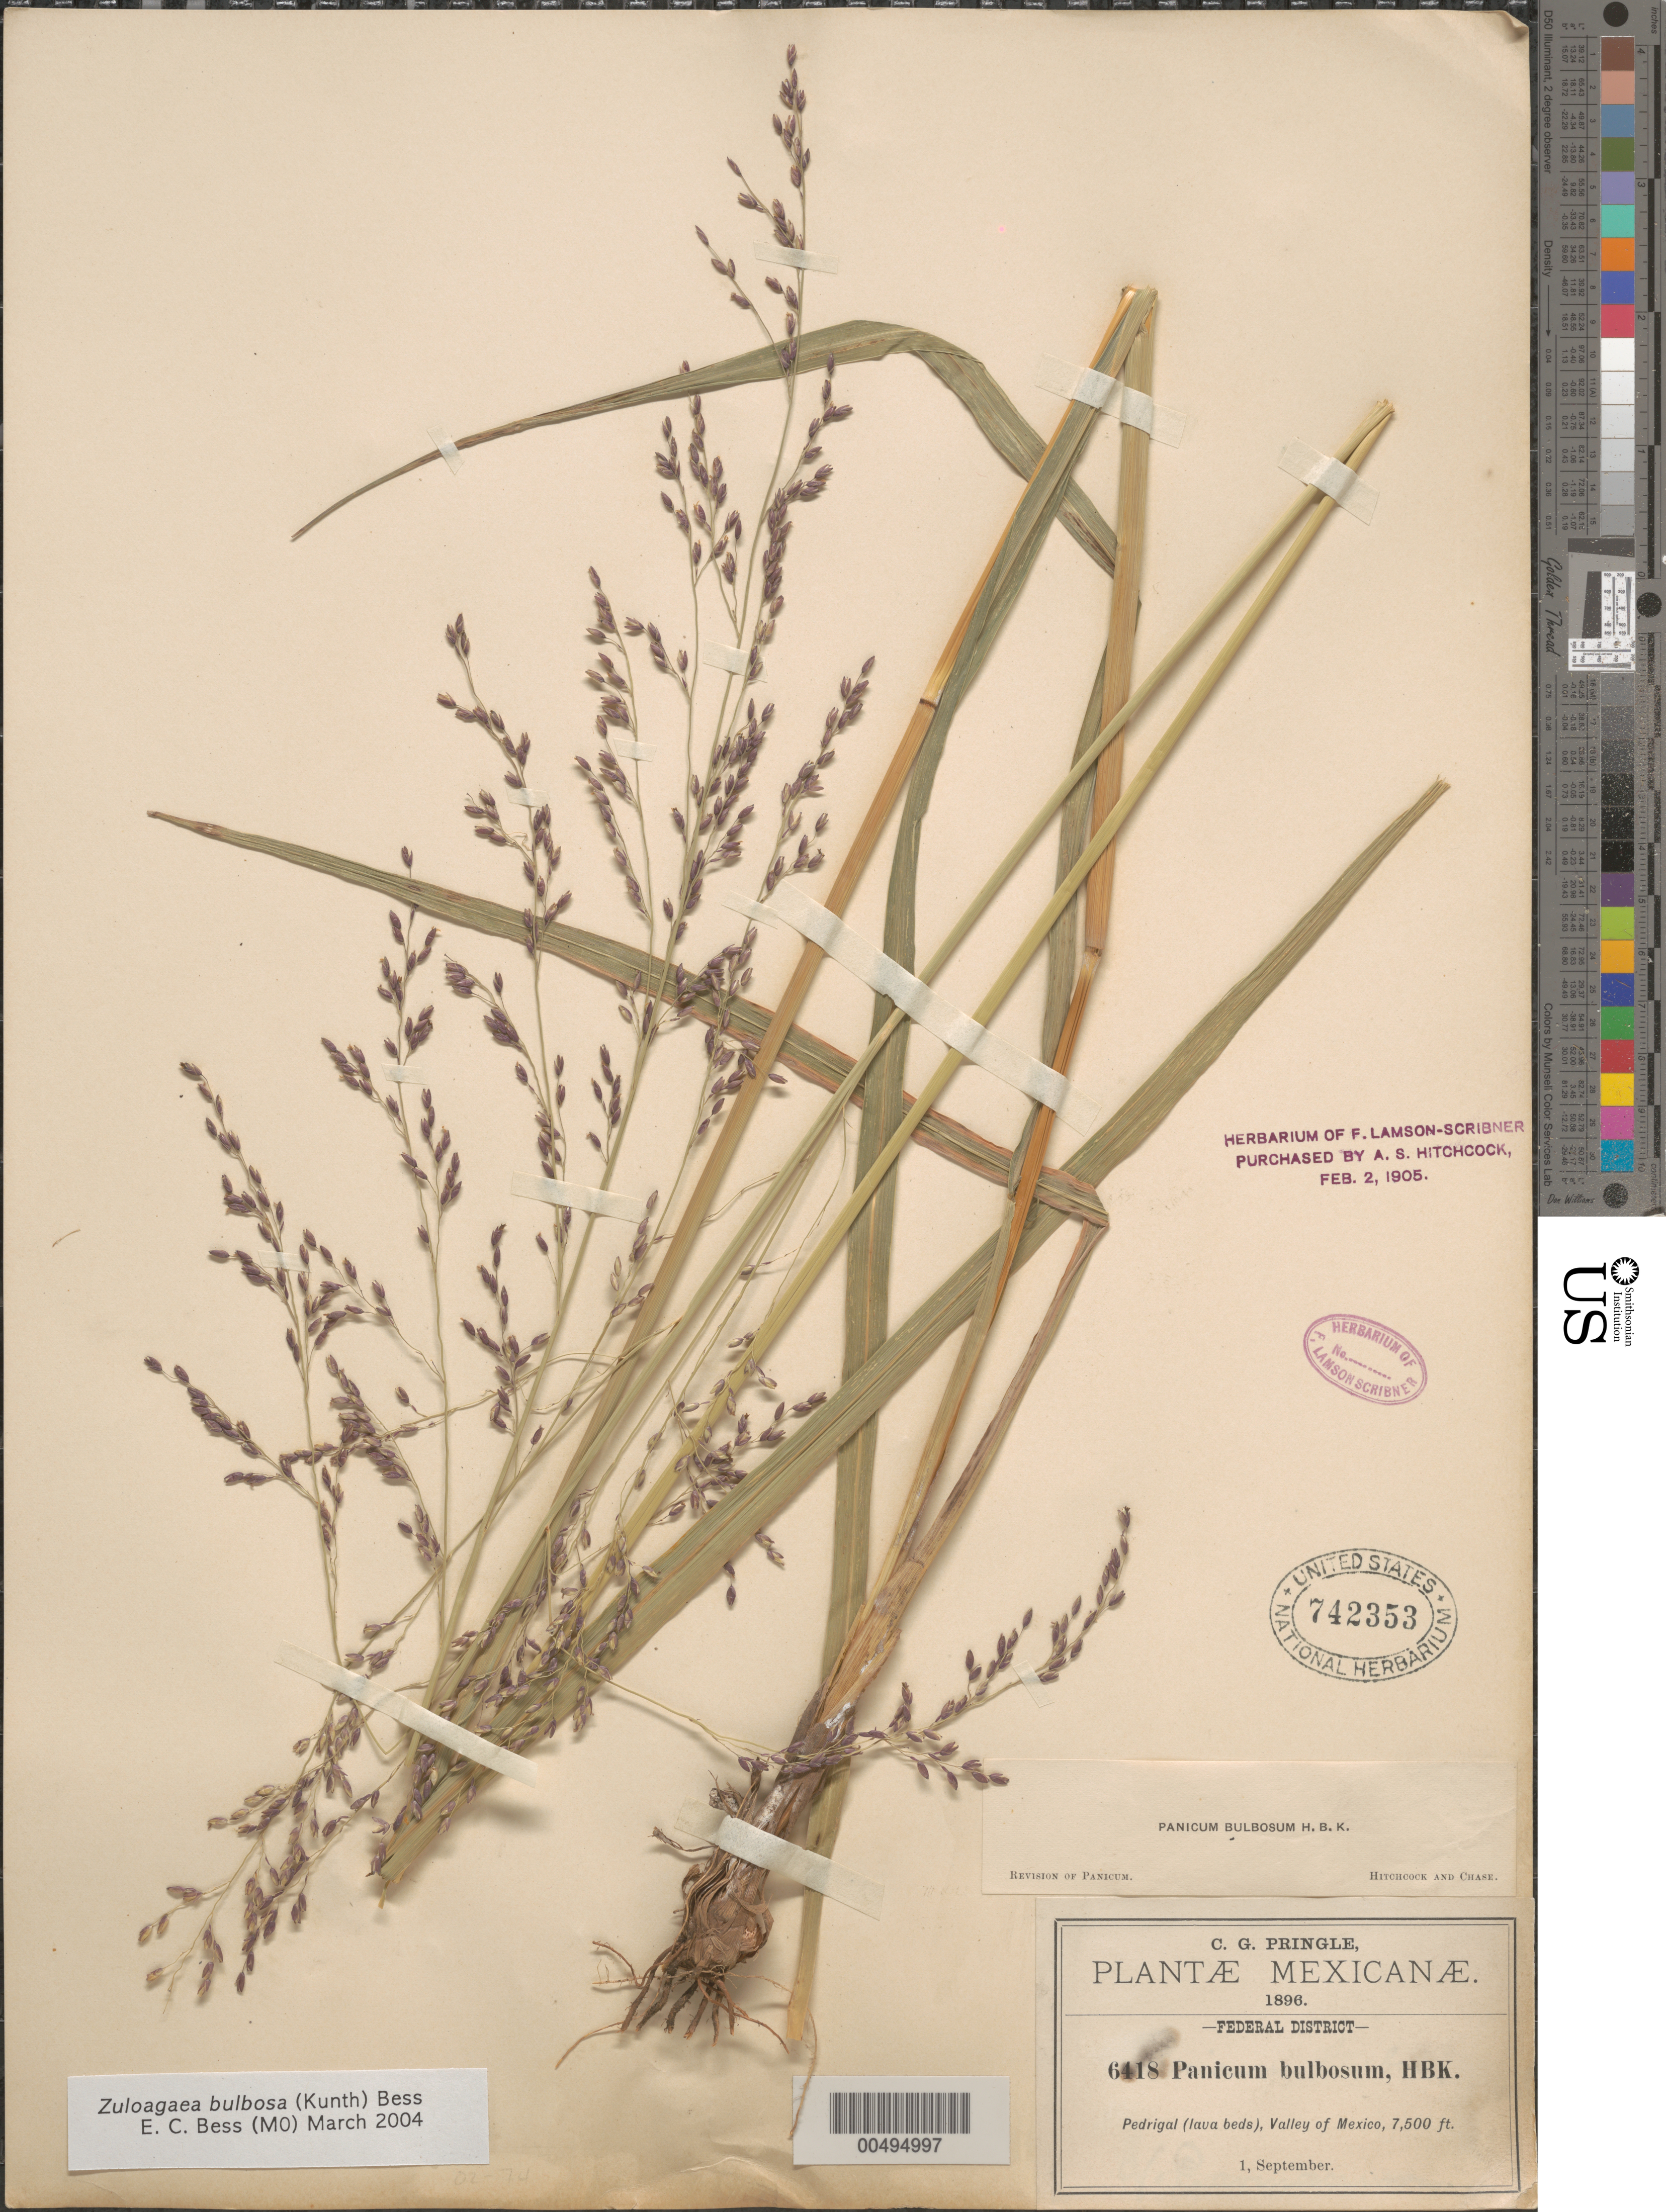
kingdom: Plantae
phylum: Tracheophyta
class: Liliopsida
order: Poales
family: Poaceae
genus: Panicum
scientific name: Panicum bulbosum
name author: Kunth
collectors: C. G. Pringle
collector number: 6418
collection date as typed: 1 Sep 1896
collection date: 1896-09-01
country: Mexico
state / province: Distrito Federal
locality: Pedrigal, Valley of Mexico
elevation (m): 2286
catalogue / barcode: US 742353